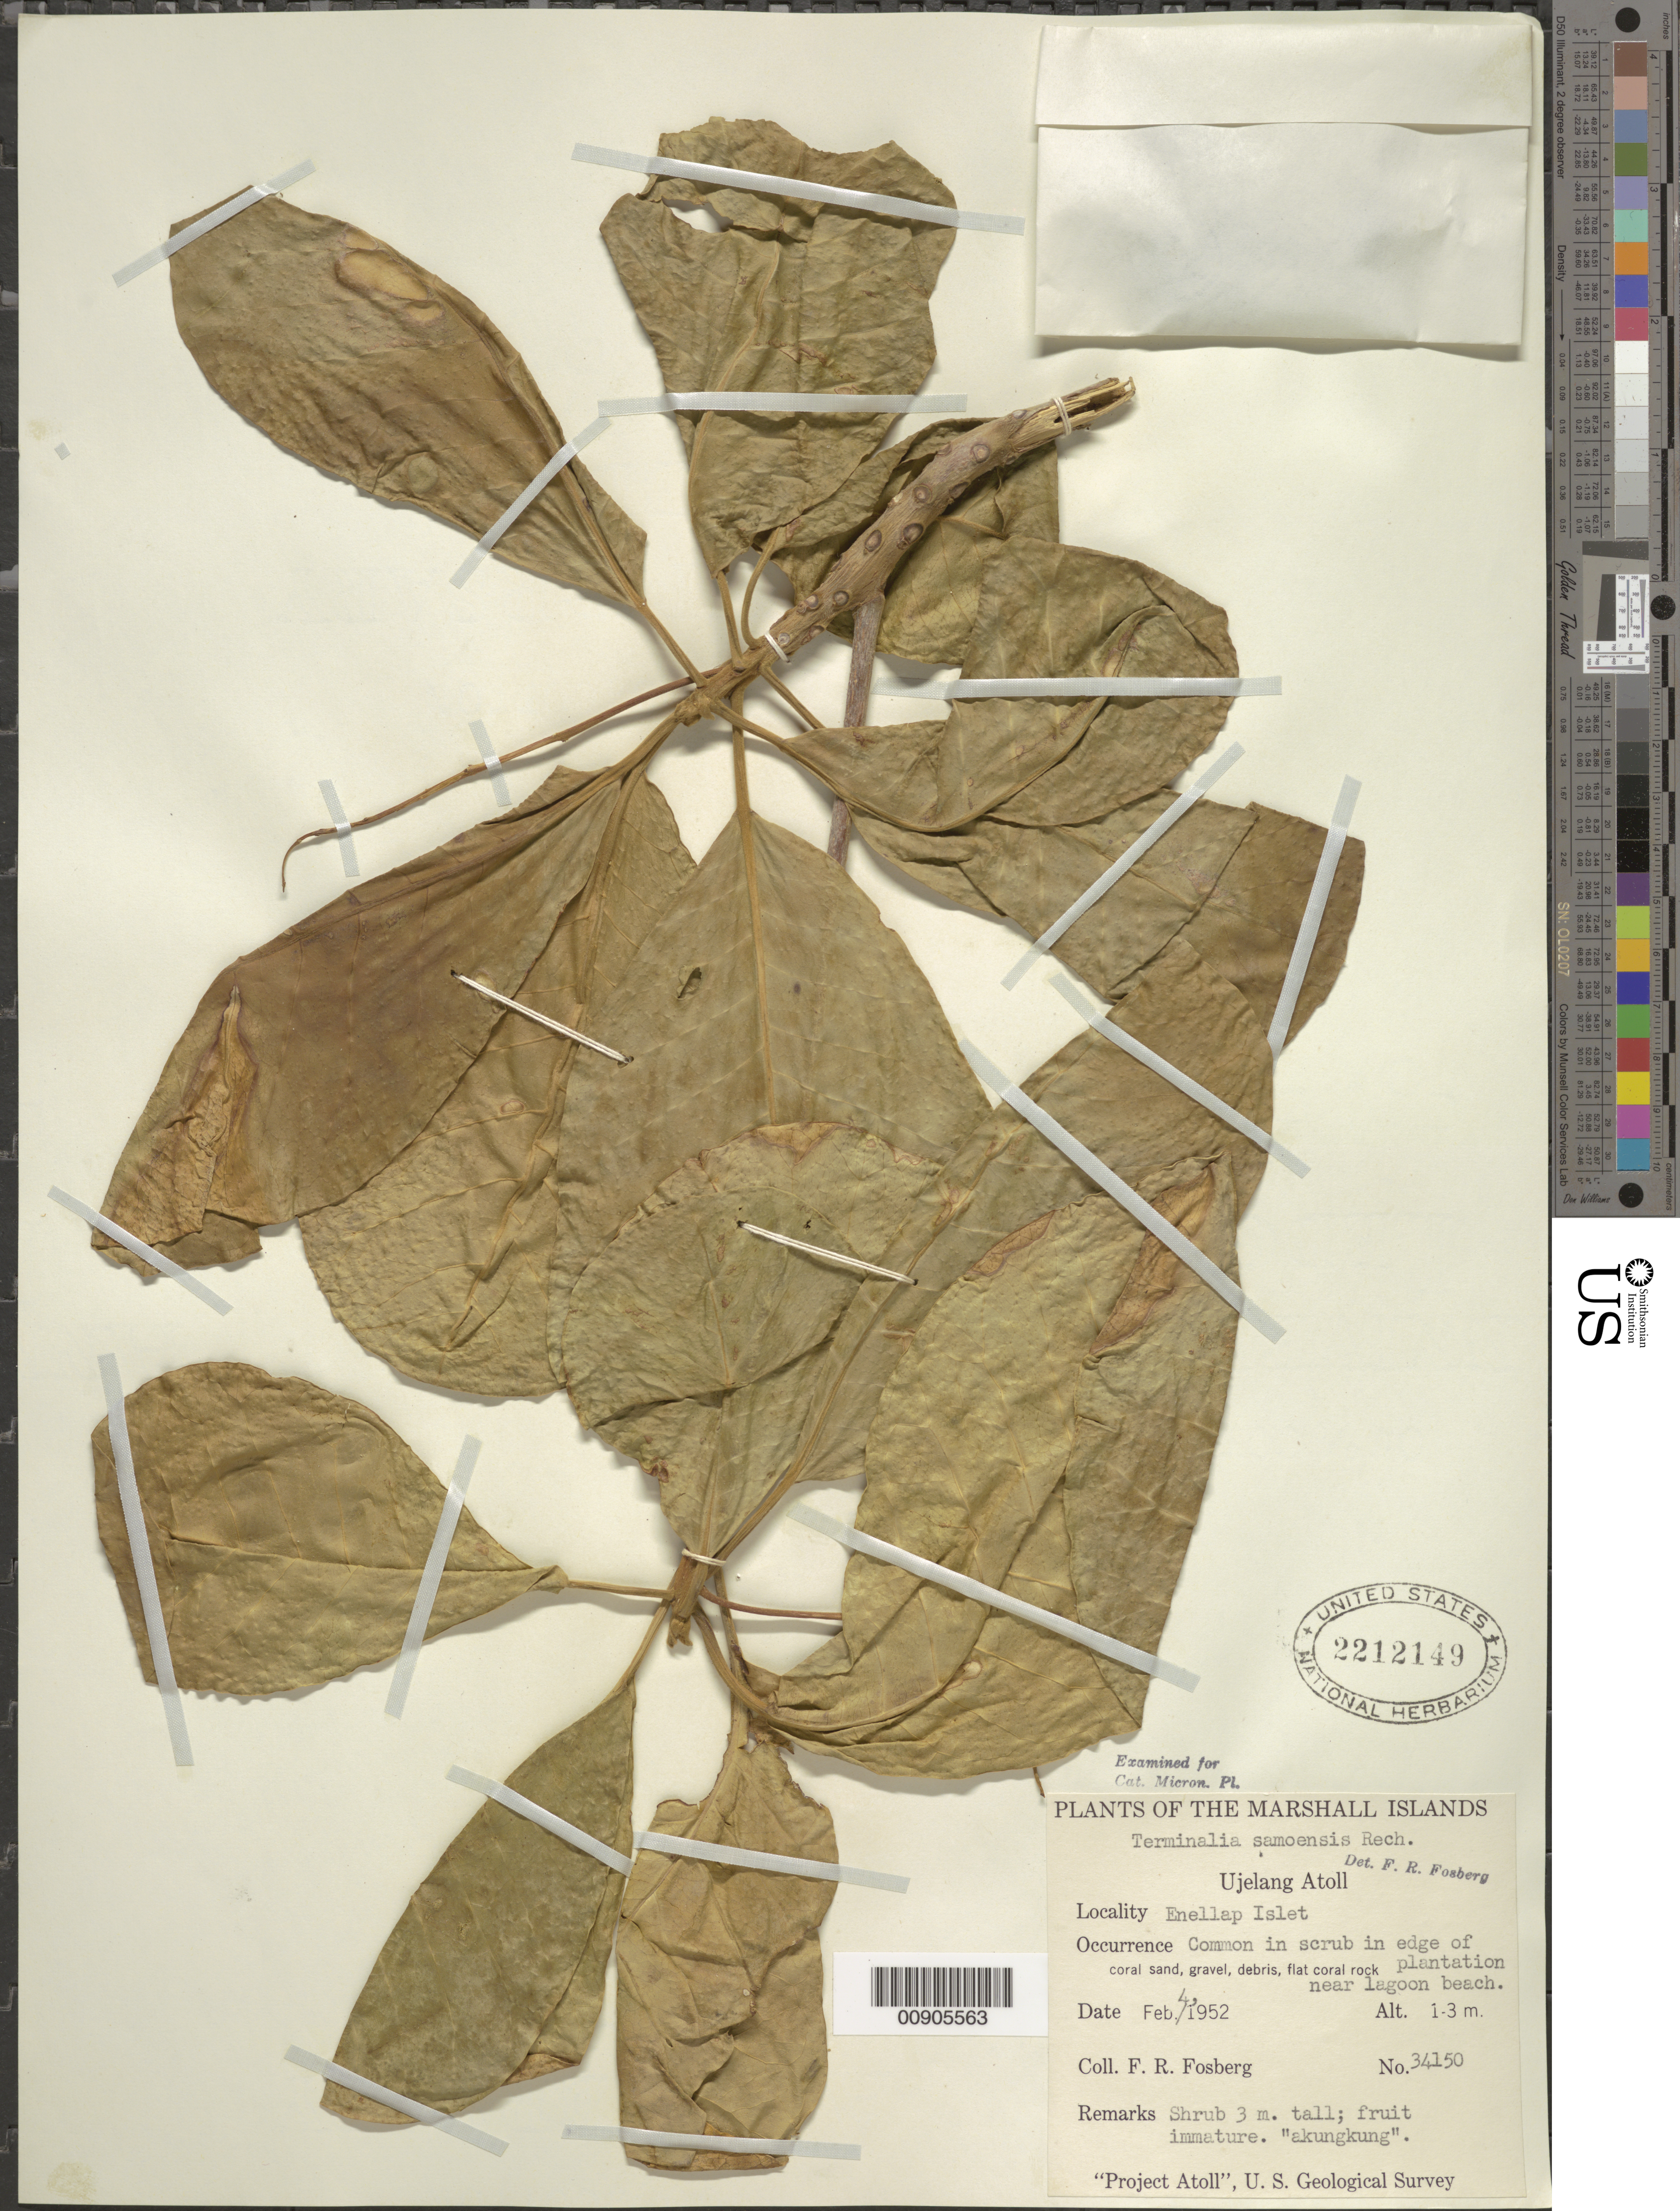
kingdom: Plantae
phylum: Tracheophyta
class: Magnoliopsida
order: Myrtales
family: Combretaceae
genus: Terminalia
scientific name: Terminalia samoensis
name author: Rech.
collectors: F. R. Fosberg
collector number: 34150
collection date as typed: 04 Feb 1952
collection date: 1952-02-04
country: Marshall Islands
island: Ujelang Atoll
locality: Enellap Islet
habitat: Common in scrub in edge of plantation near laoon beach.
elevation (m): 1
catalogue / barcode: US 2212149